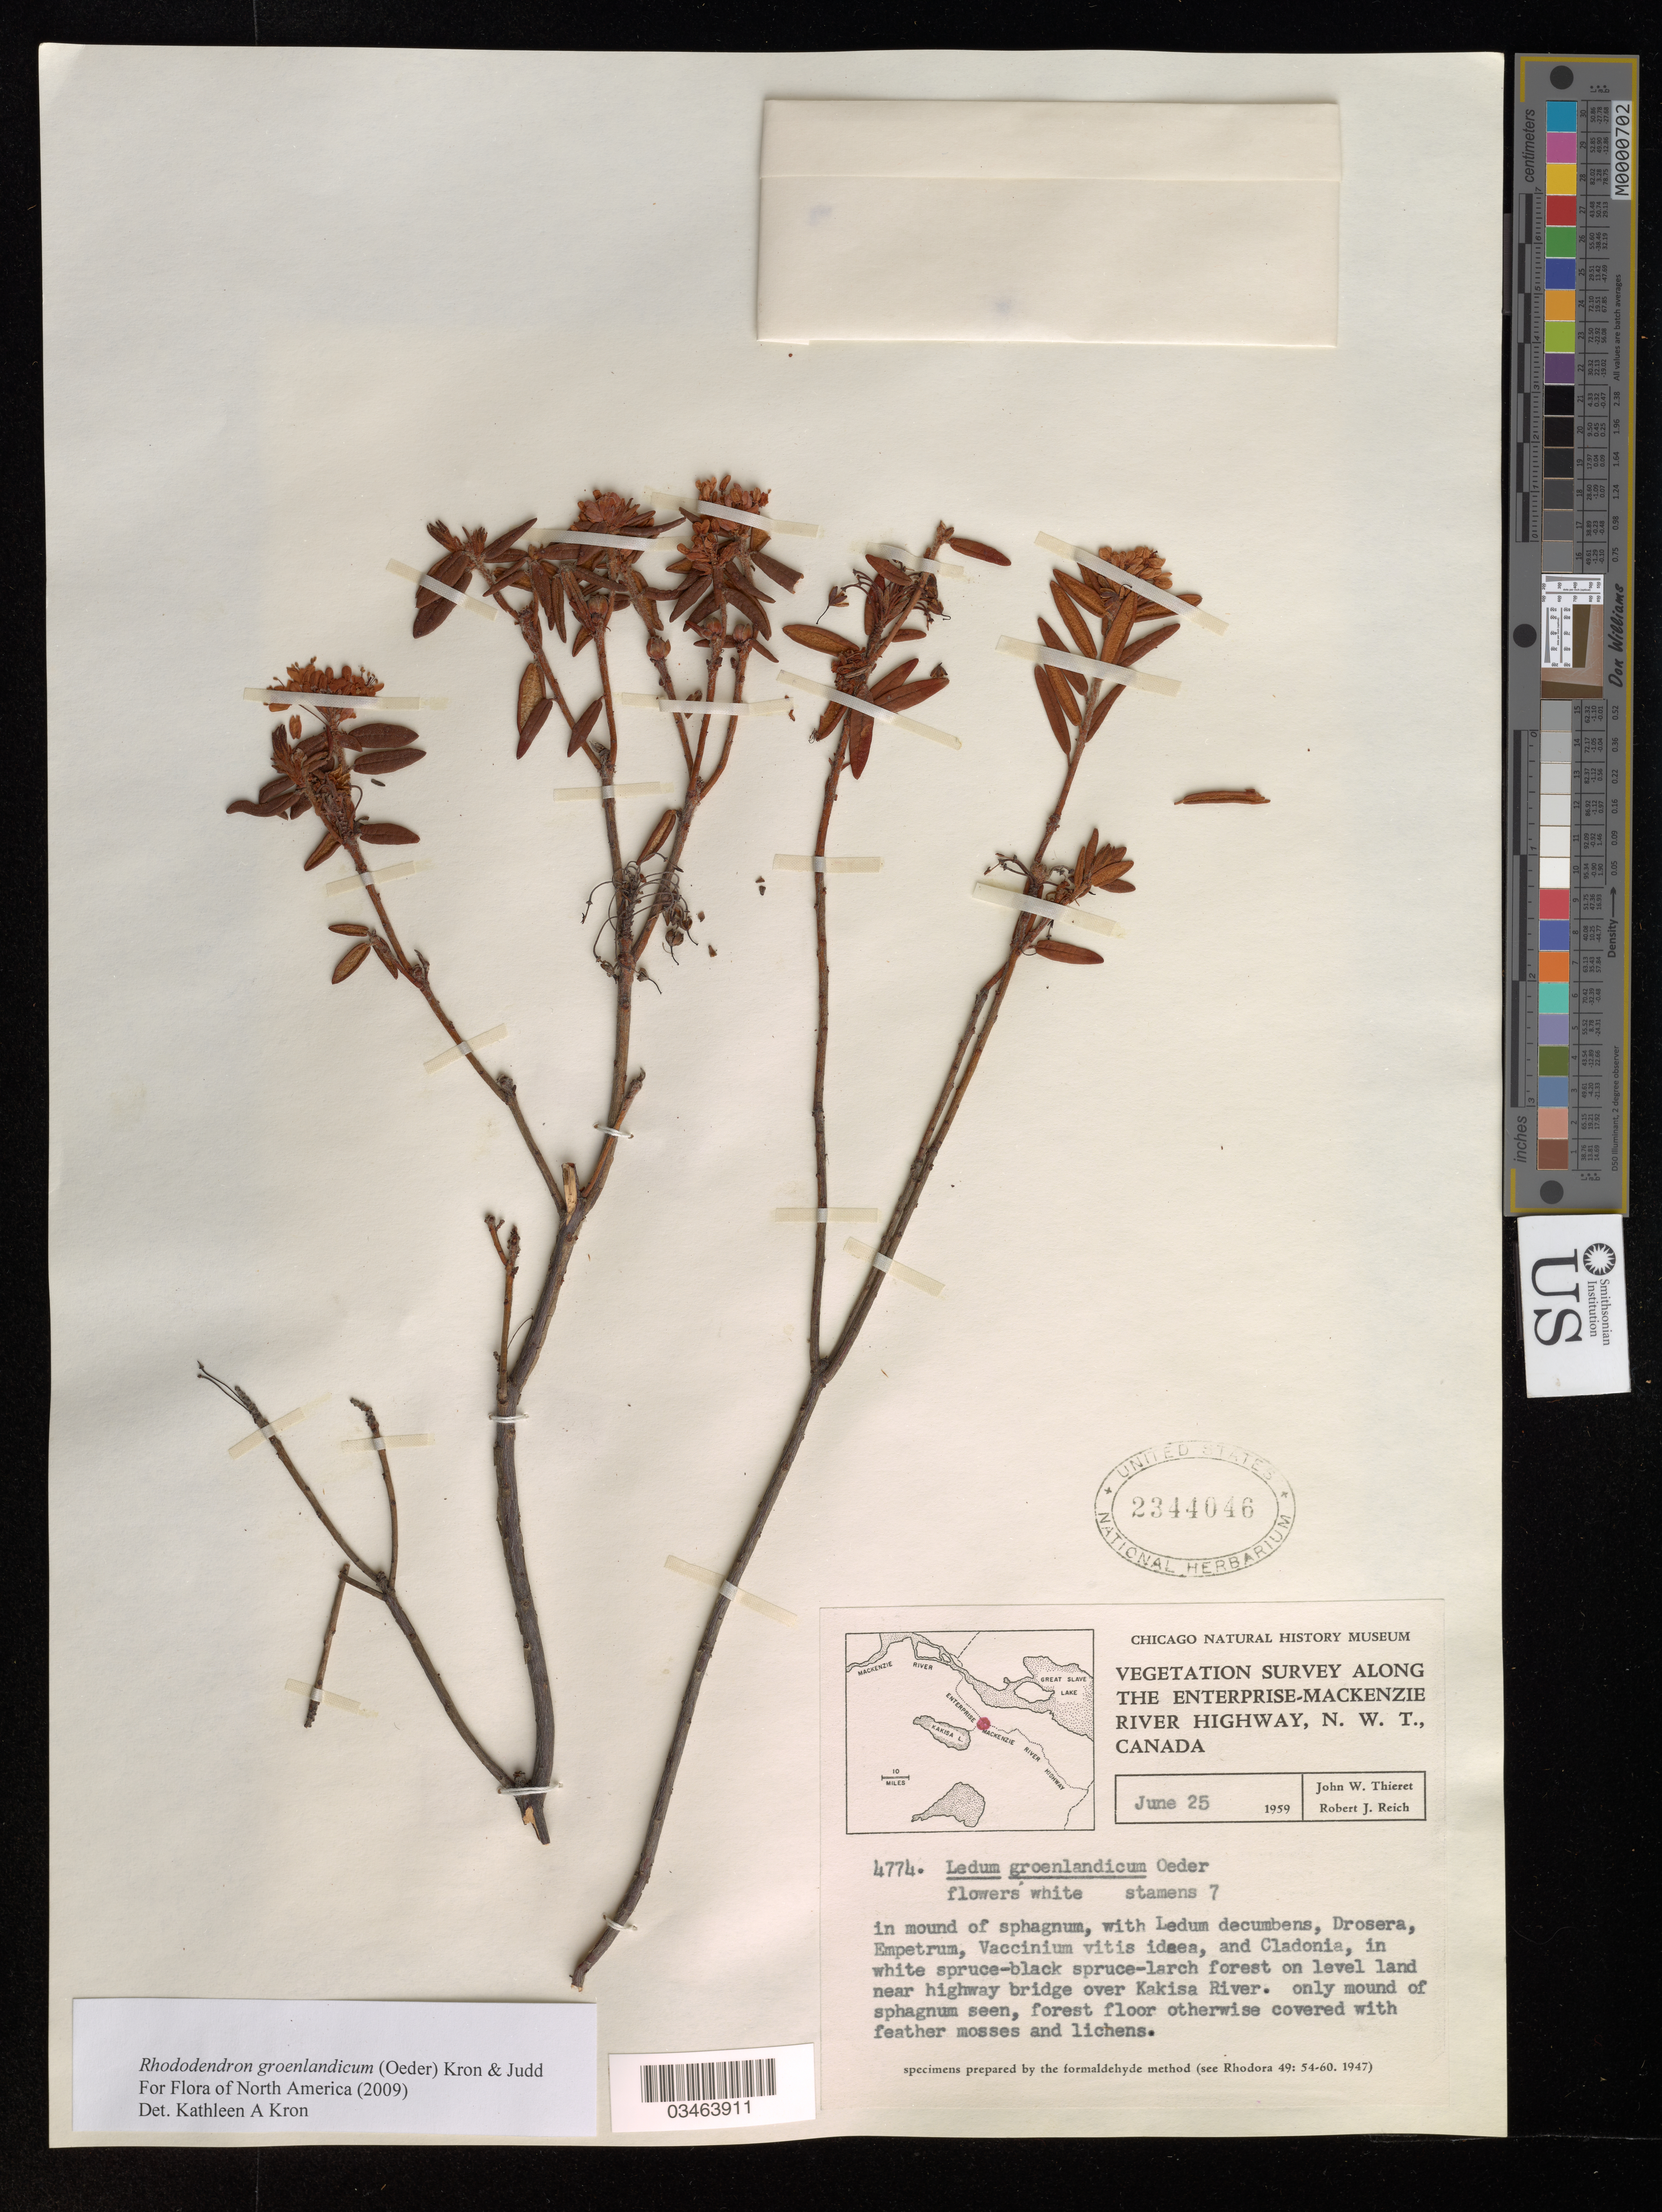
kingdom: Plantae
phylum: Tracheophyta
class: Magnoliopsida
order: Ericales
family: Ericaceae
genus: Rhododendron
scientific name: Rhododendron groenlandicum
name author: (Oeder) Kron & Judd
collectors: J. W. Thieret & R. Reich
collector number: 4774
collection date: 1959-06-25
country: Canada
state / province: Northwest Territories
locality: Vegetation Survey along the Enterprise-Mackenzie River Highway. Near highway bridge over Kakisa River.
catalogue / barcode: US 2344046